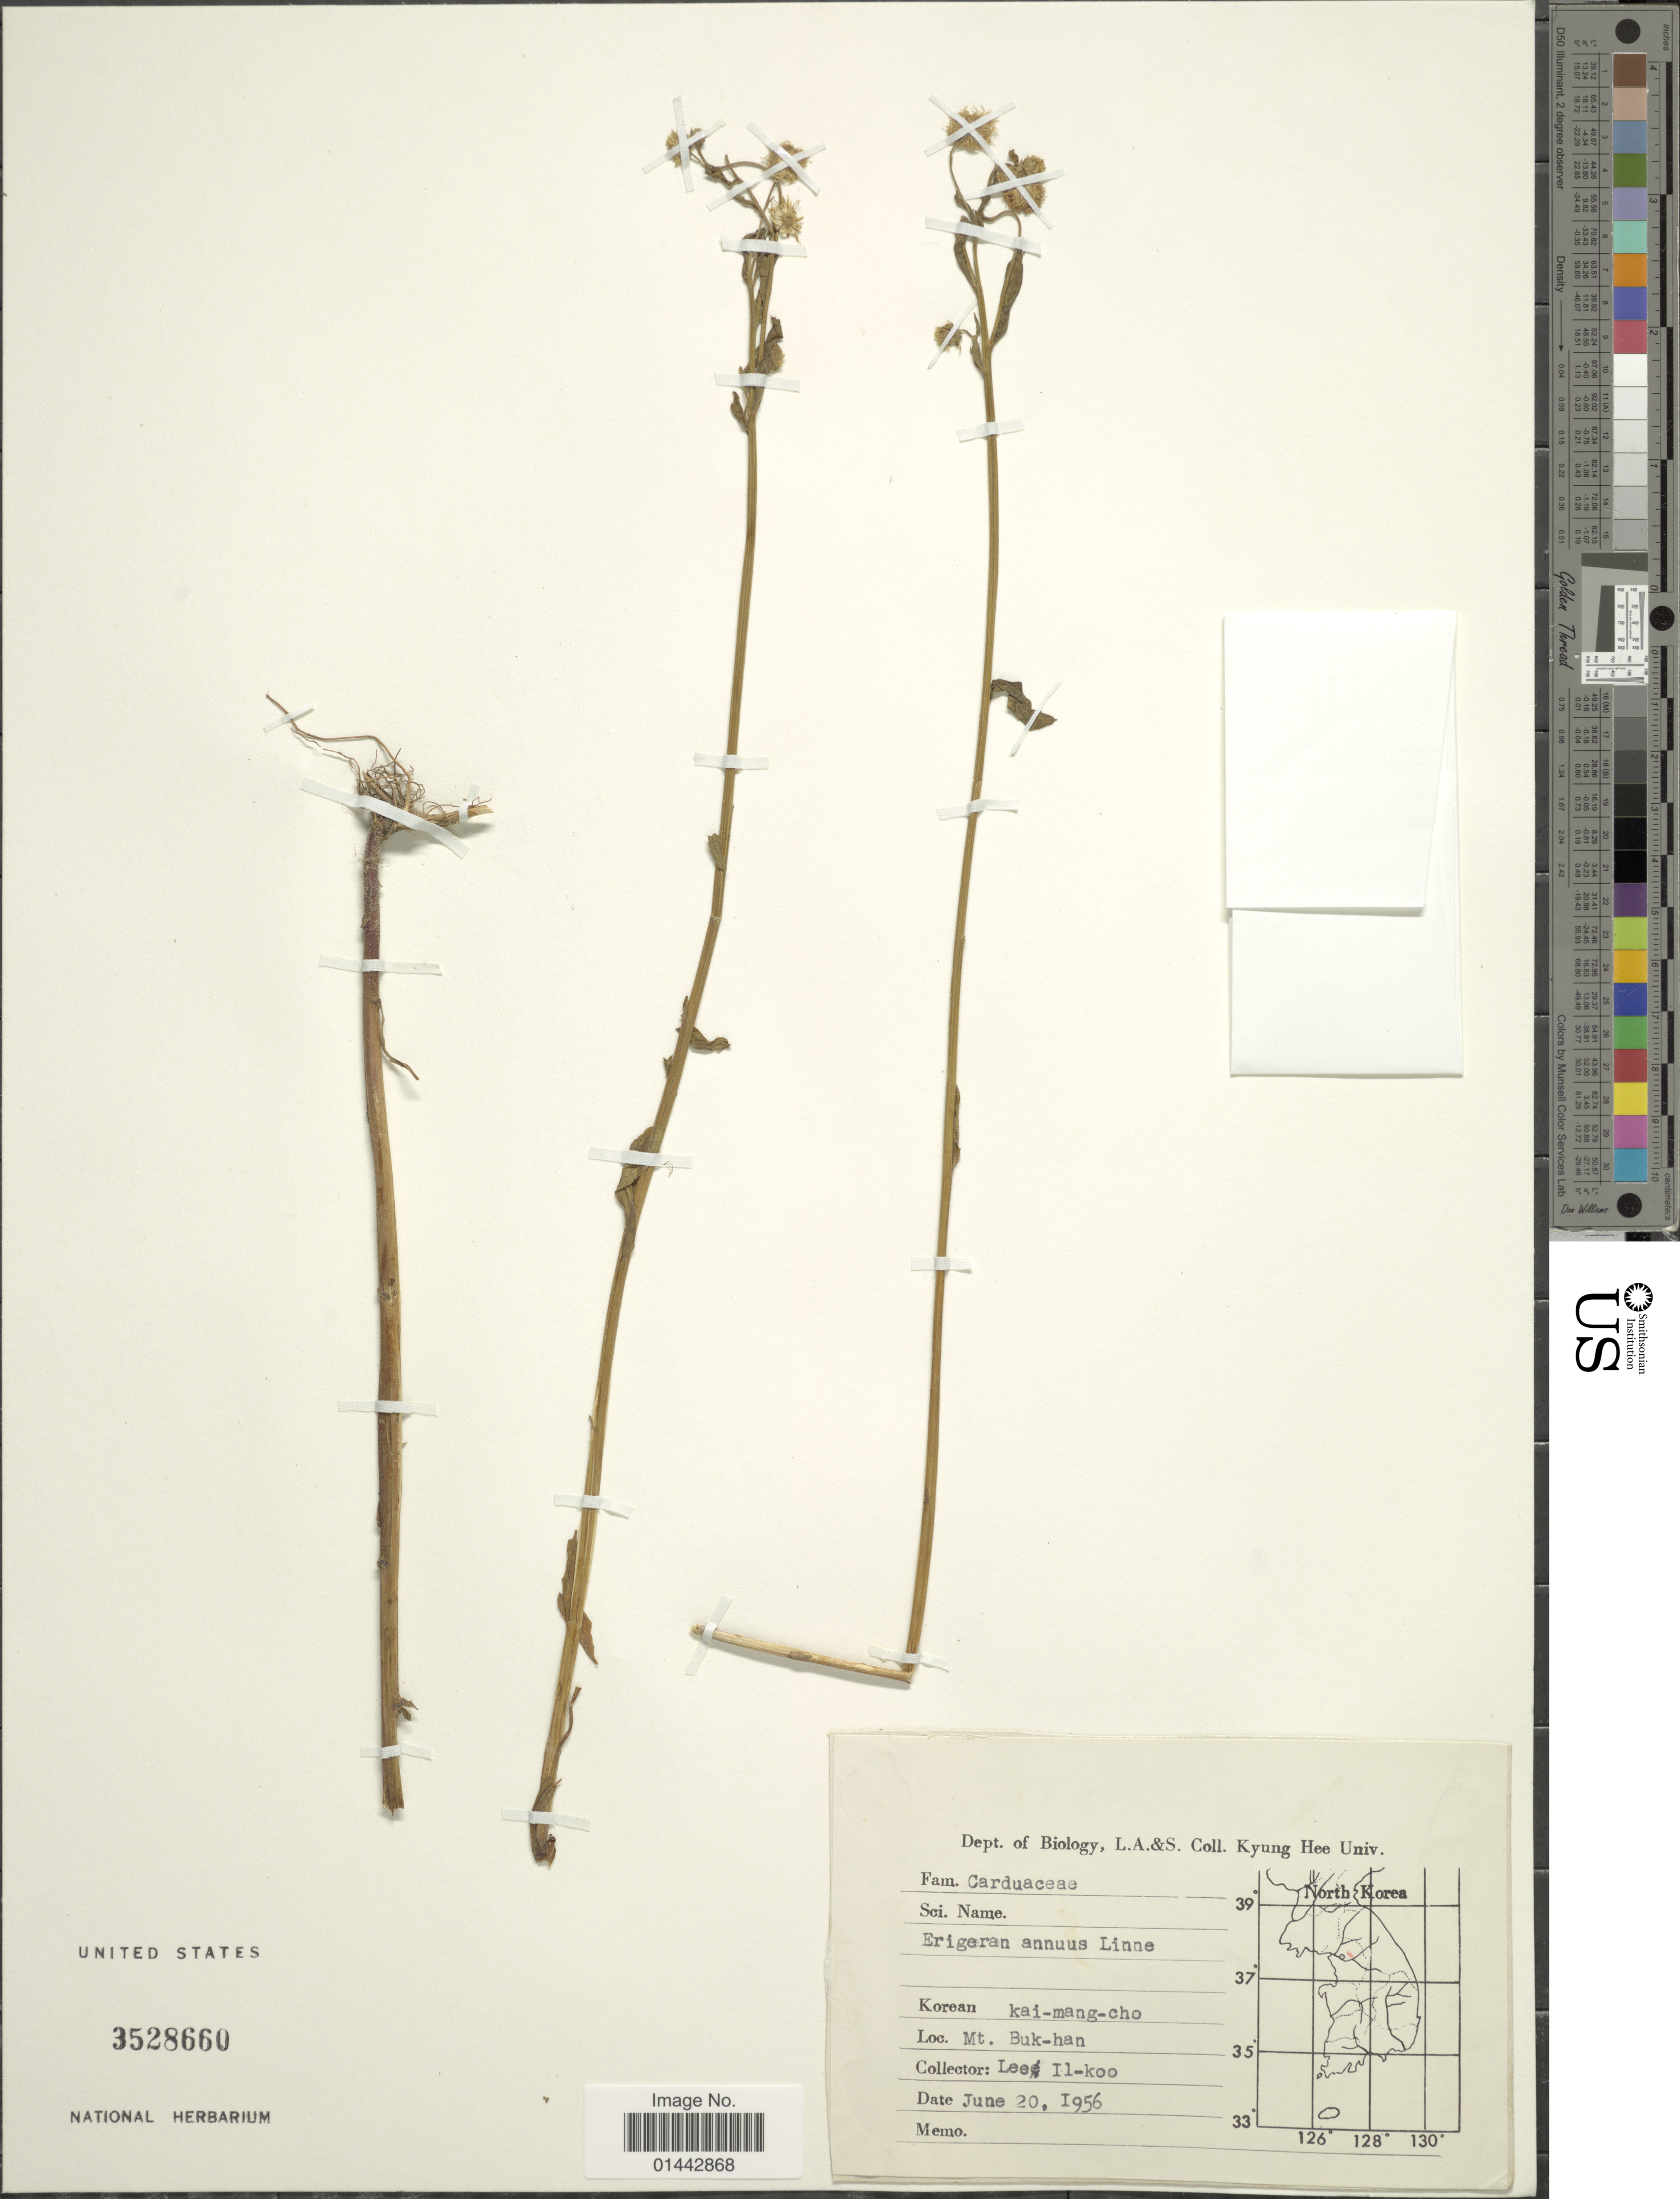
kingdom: Plantae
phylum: Tracheophyta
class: Magnoliopsida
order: Asterales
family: Asteraceae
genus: Erigeron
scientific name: Erigeron annuus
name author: (L.) Pers.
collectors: I. Lee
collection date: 1956-06-20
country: South Korea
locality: Mt. Buk Han.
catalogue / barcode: US 3528660